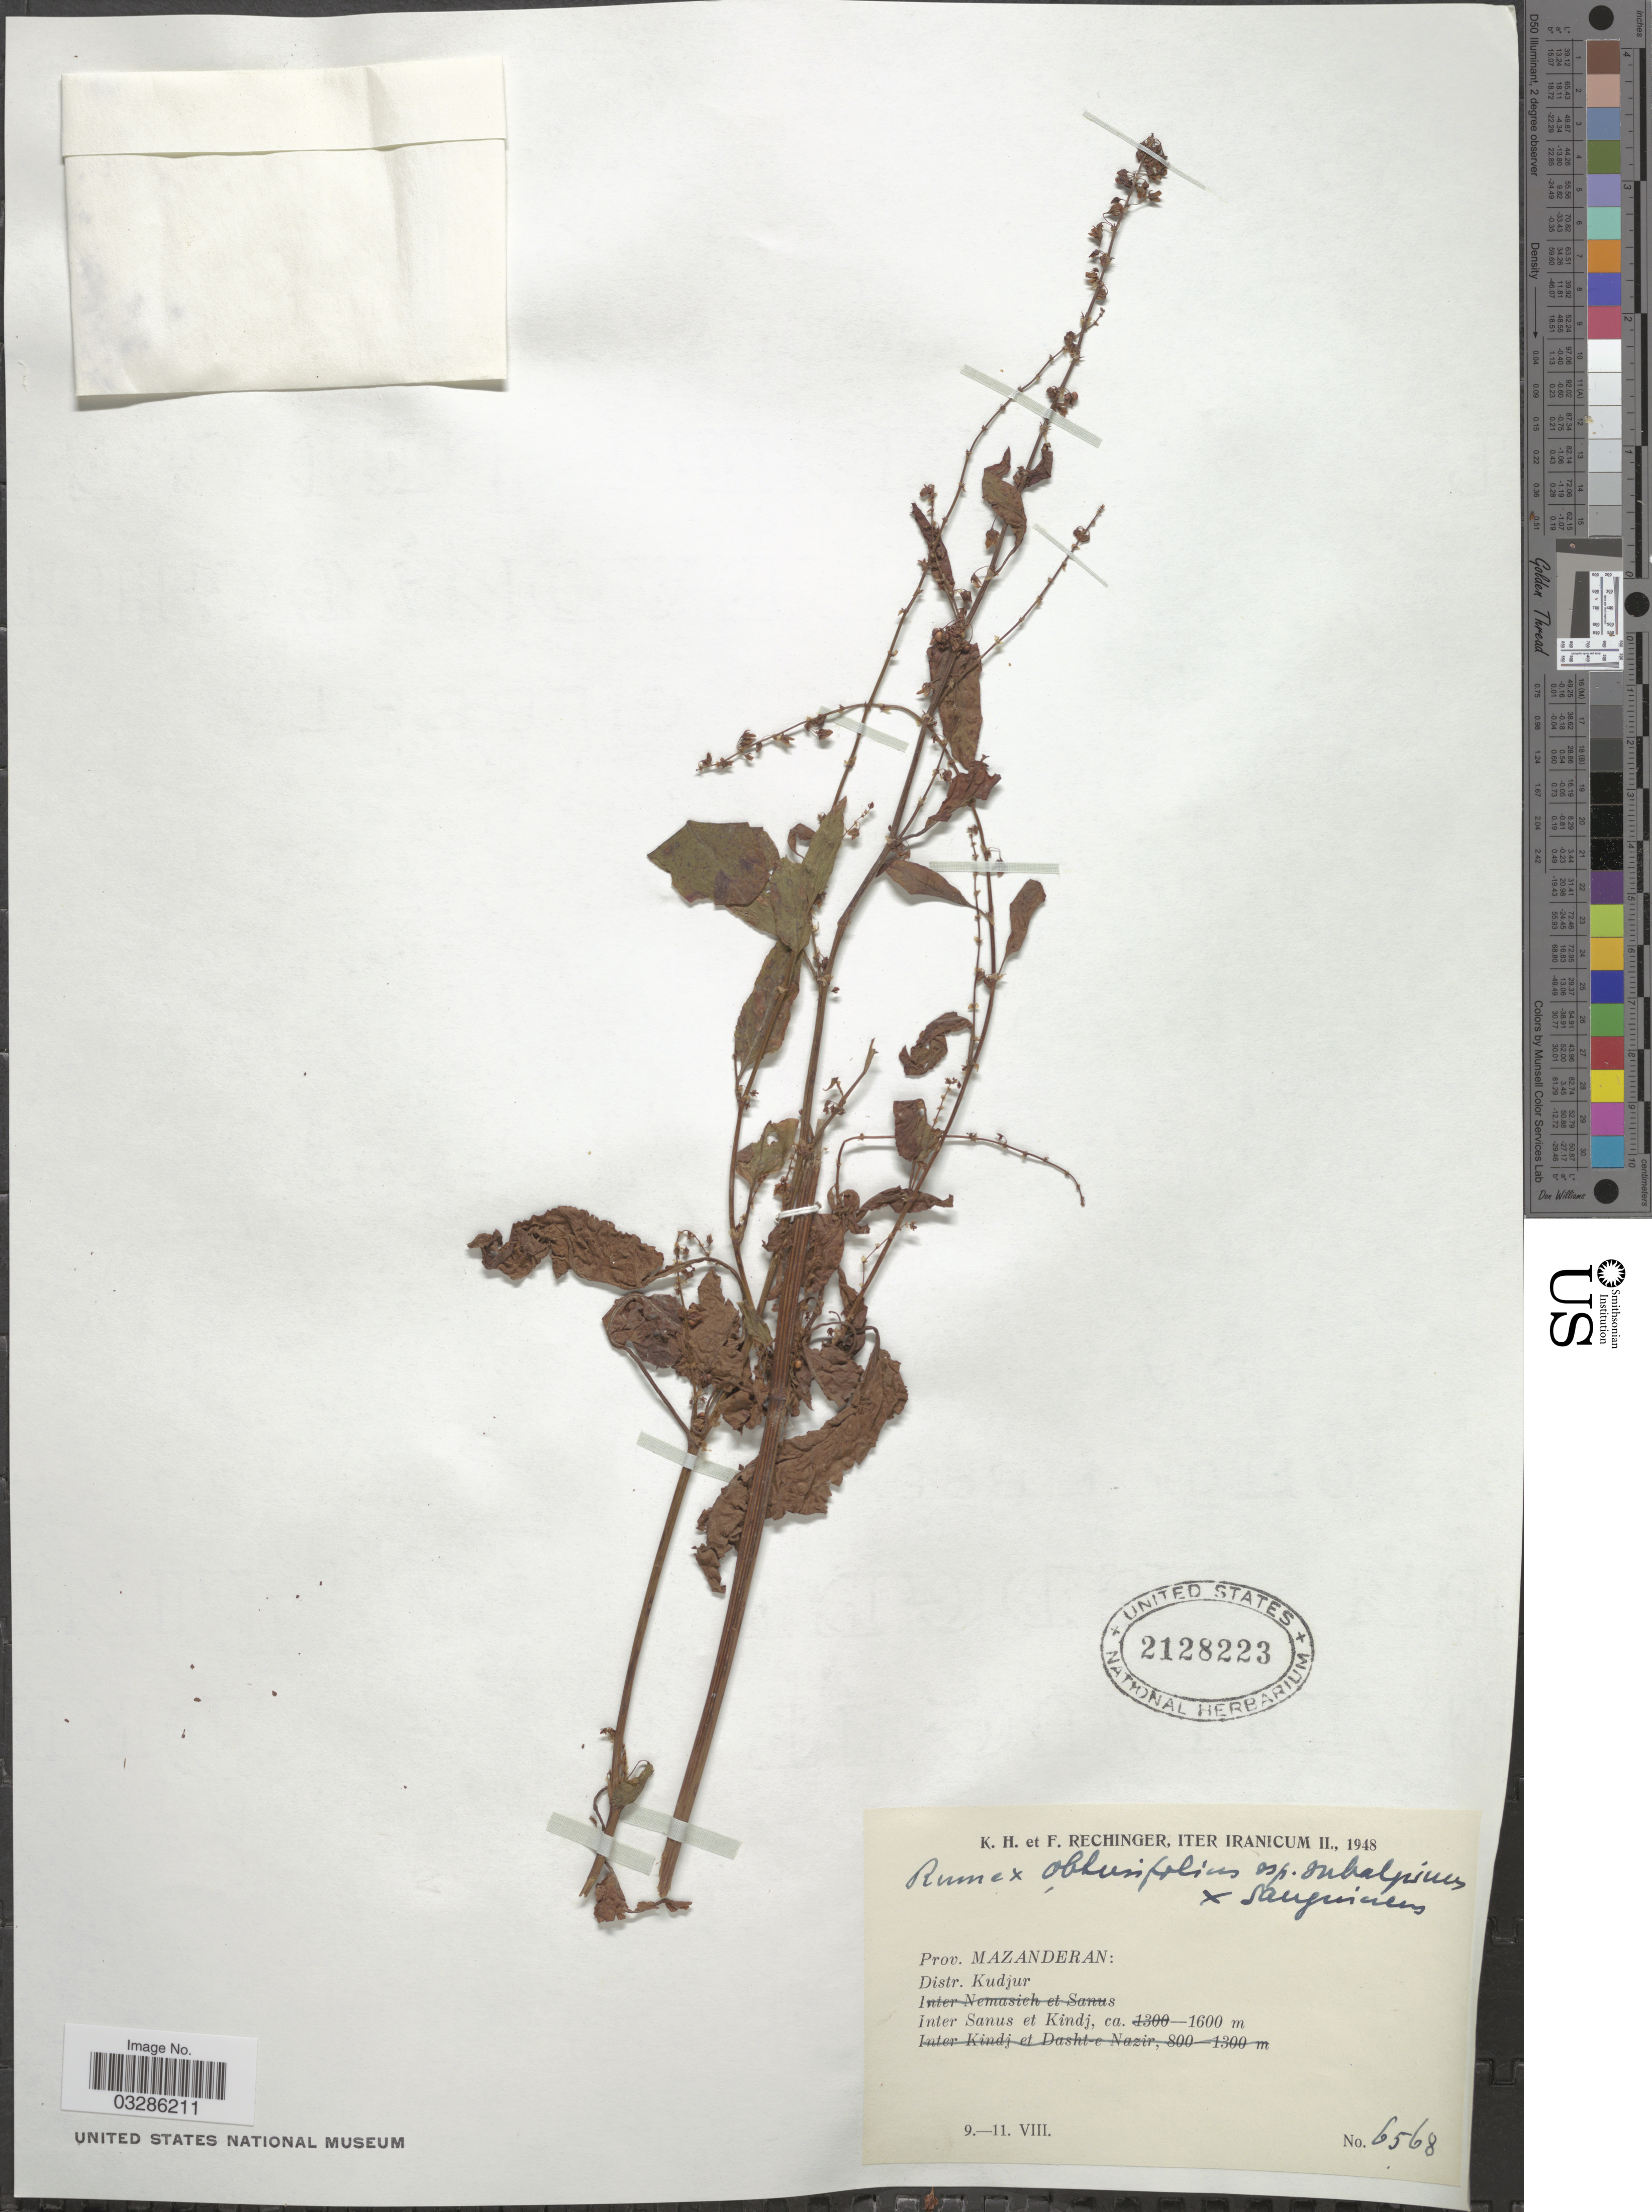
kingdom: Plantae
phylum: Tracheophyta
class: Magnoliopsida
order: Caryophyllales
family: Polygonaceae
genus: Rumex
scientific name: Rumex obtusifolius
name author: L.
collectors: K. H. Rechinger & F. Rechinger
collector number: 6568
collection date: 1948-08-09/1948-08-11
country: Iran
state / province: Mazandaran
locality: Prov. Mazanderan: Distr. Kudjur. Inter Sanus et Kindj.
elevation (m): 1600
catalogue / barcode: US 2128223